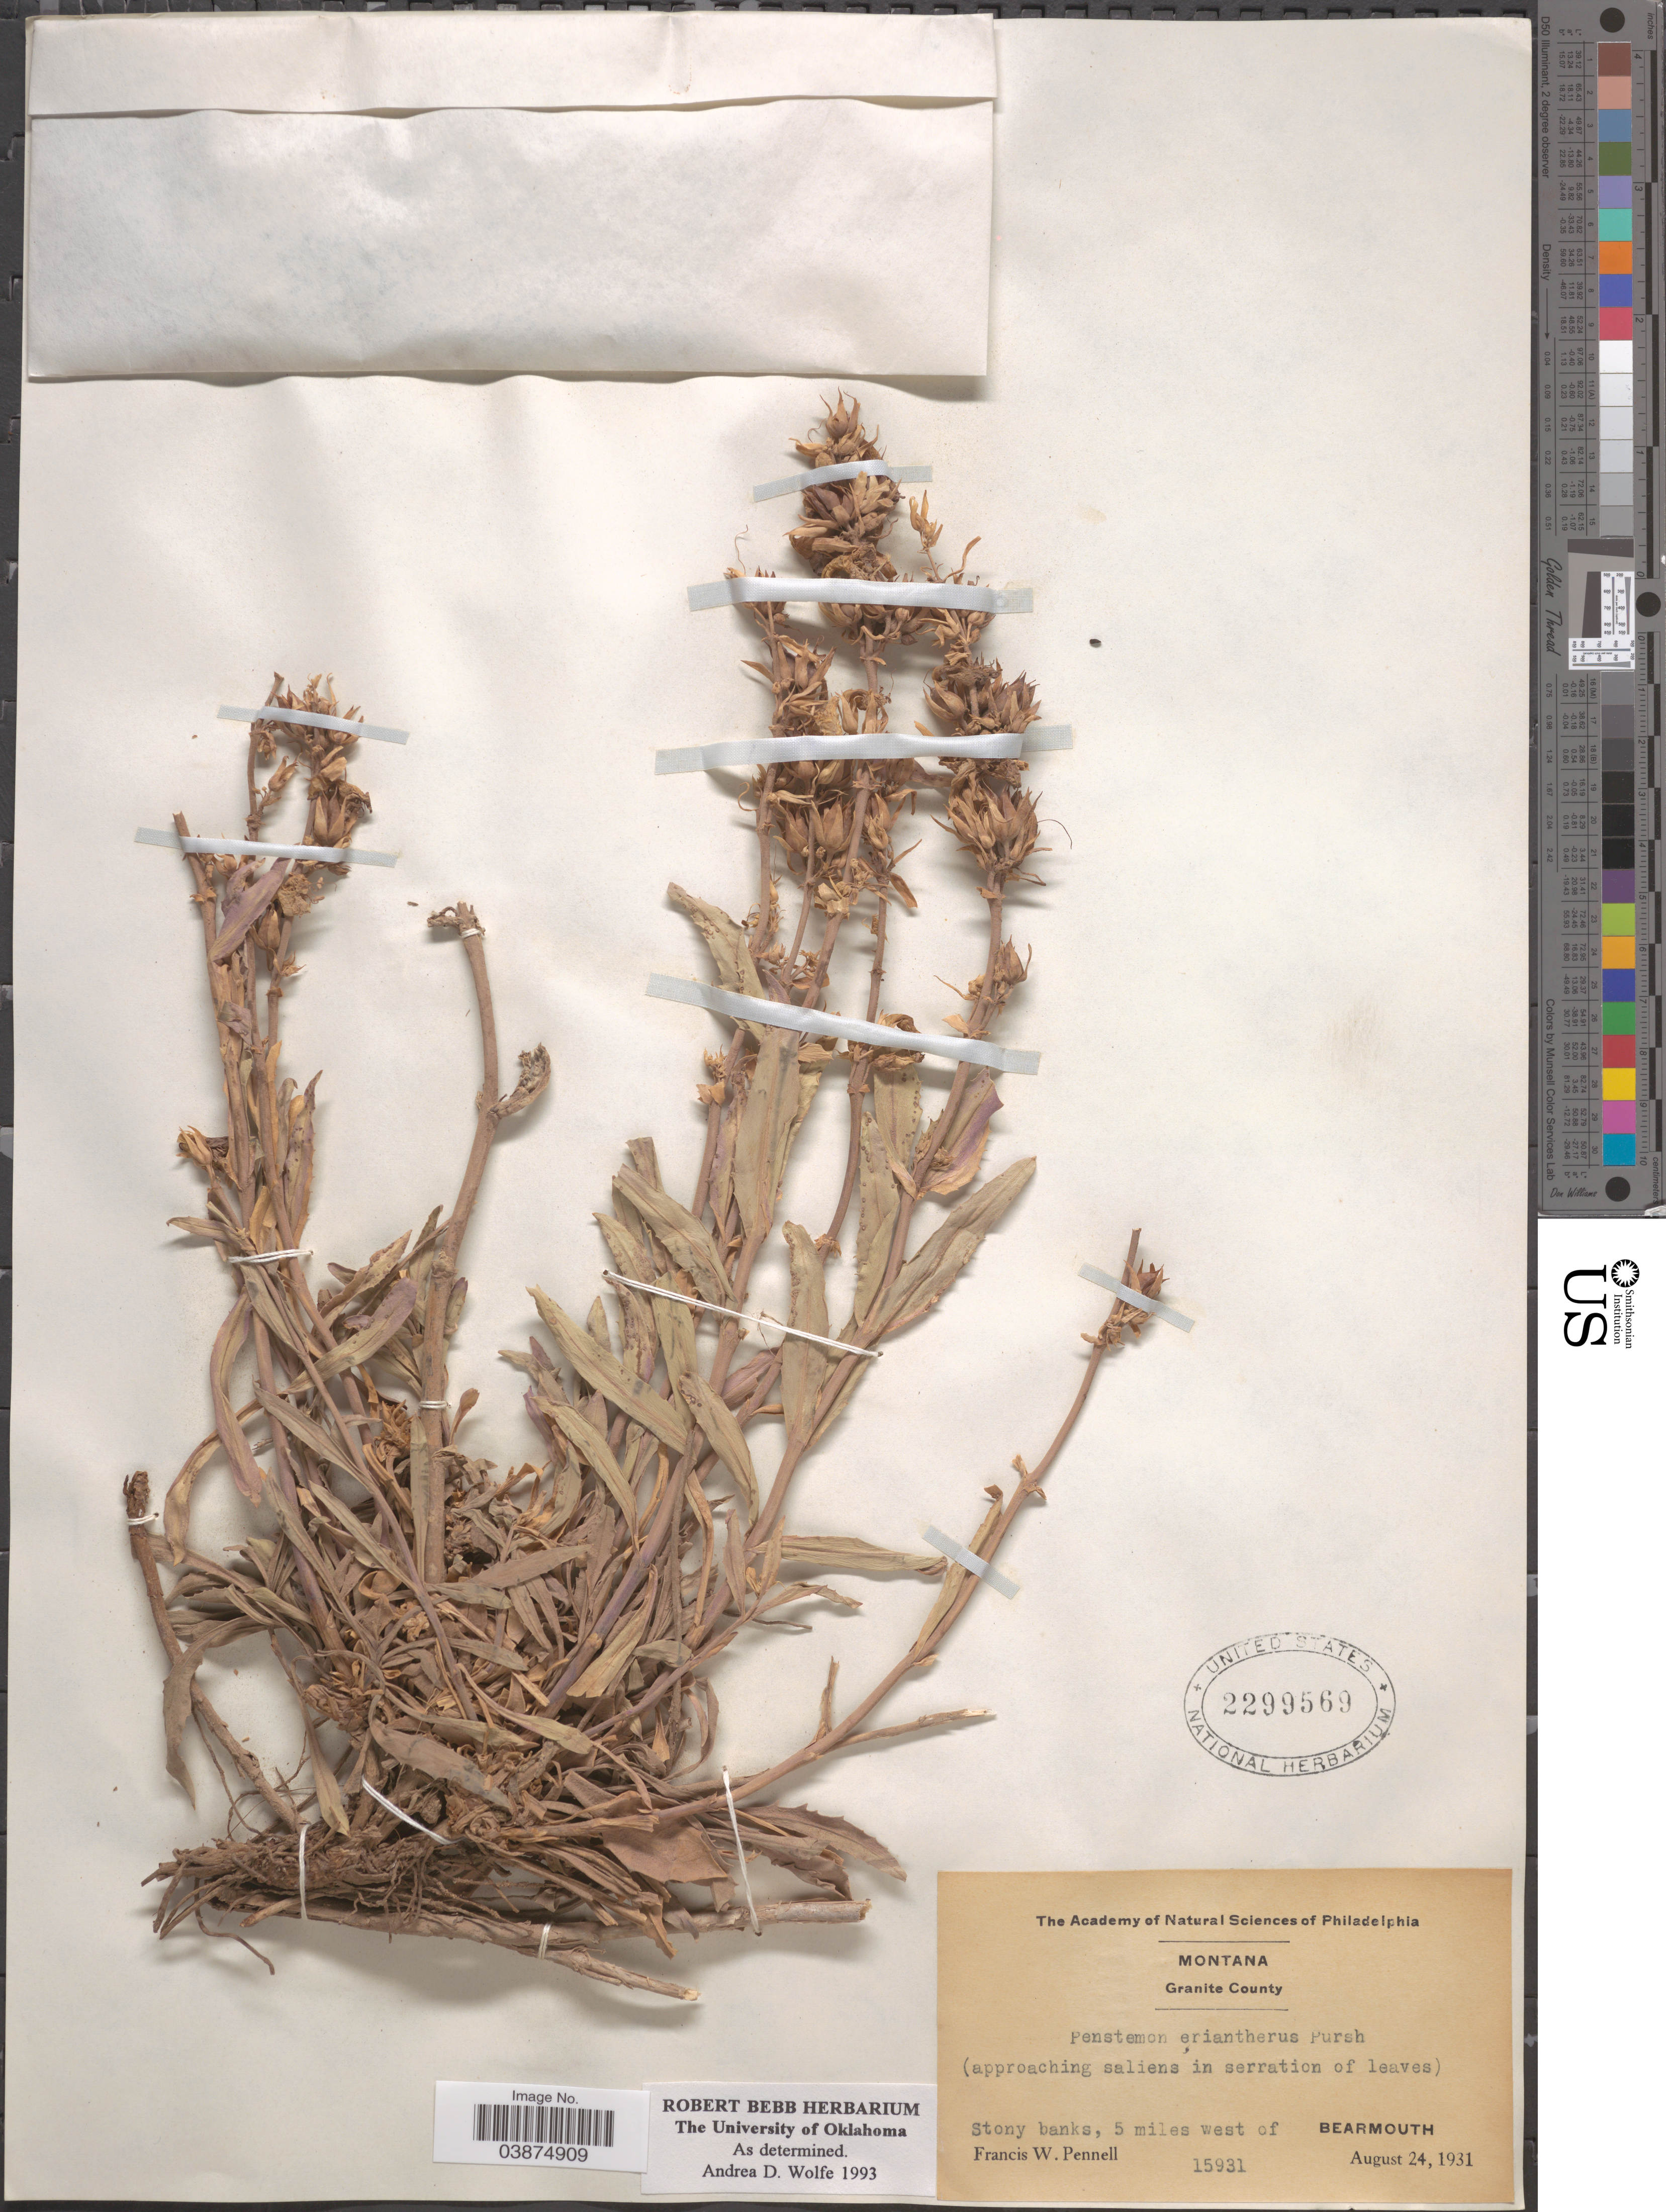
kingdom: Plantae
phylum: Tracheophyta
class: Magnoliopsida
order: Lamiales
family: Plantaginaceae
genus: Penstemon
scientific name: Penstemon eriantherus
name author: Pursh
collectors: F. W. Pennell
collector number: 15931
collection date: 1931-08-24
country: United States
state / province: Montana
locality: Granite County. 5 miles west of Bearmouth.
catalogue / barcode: US 2299569